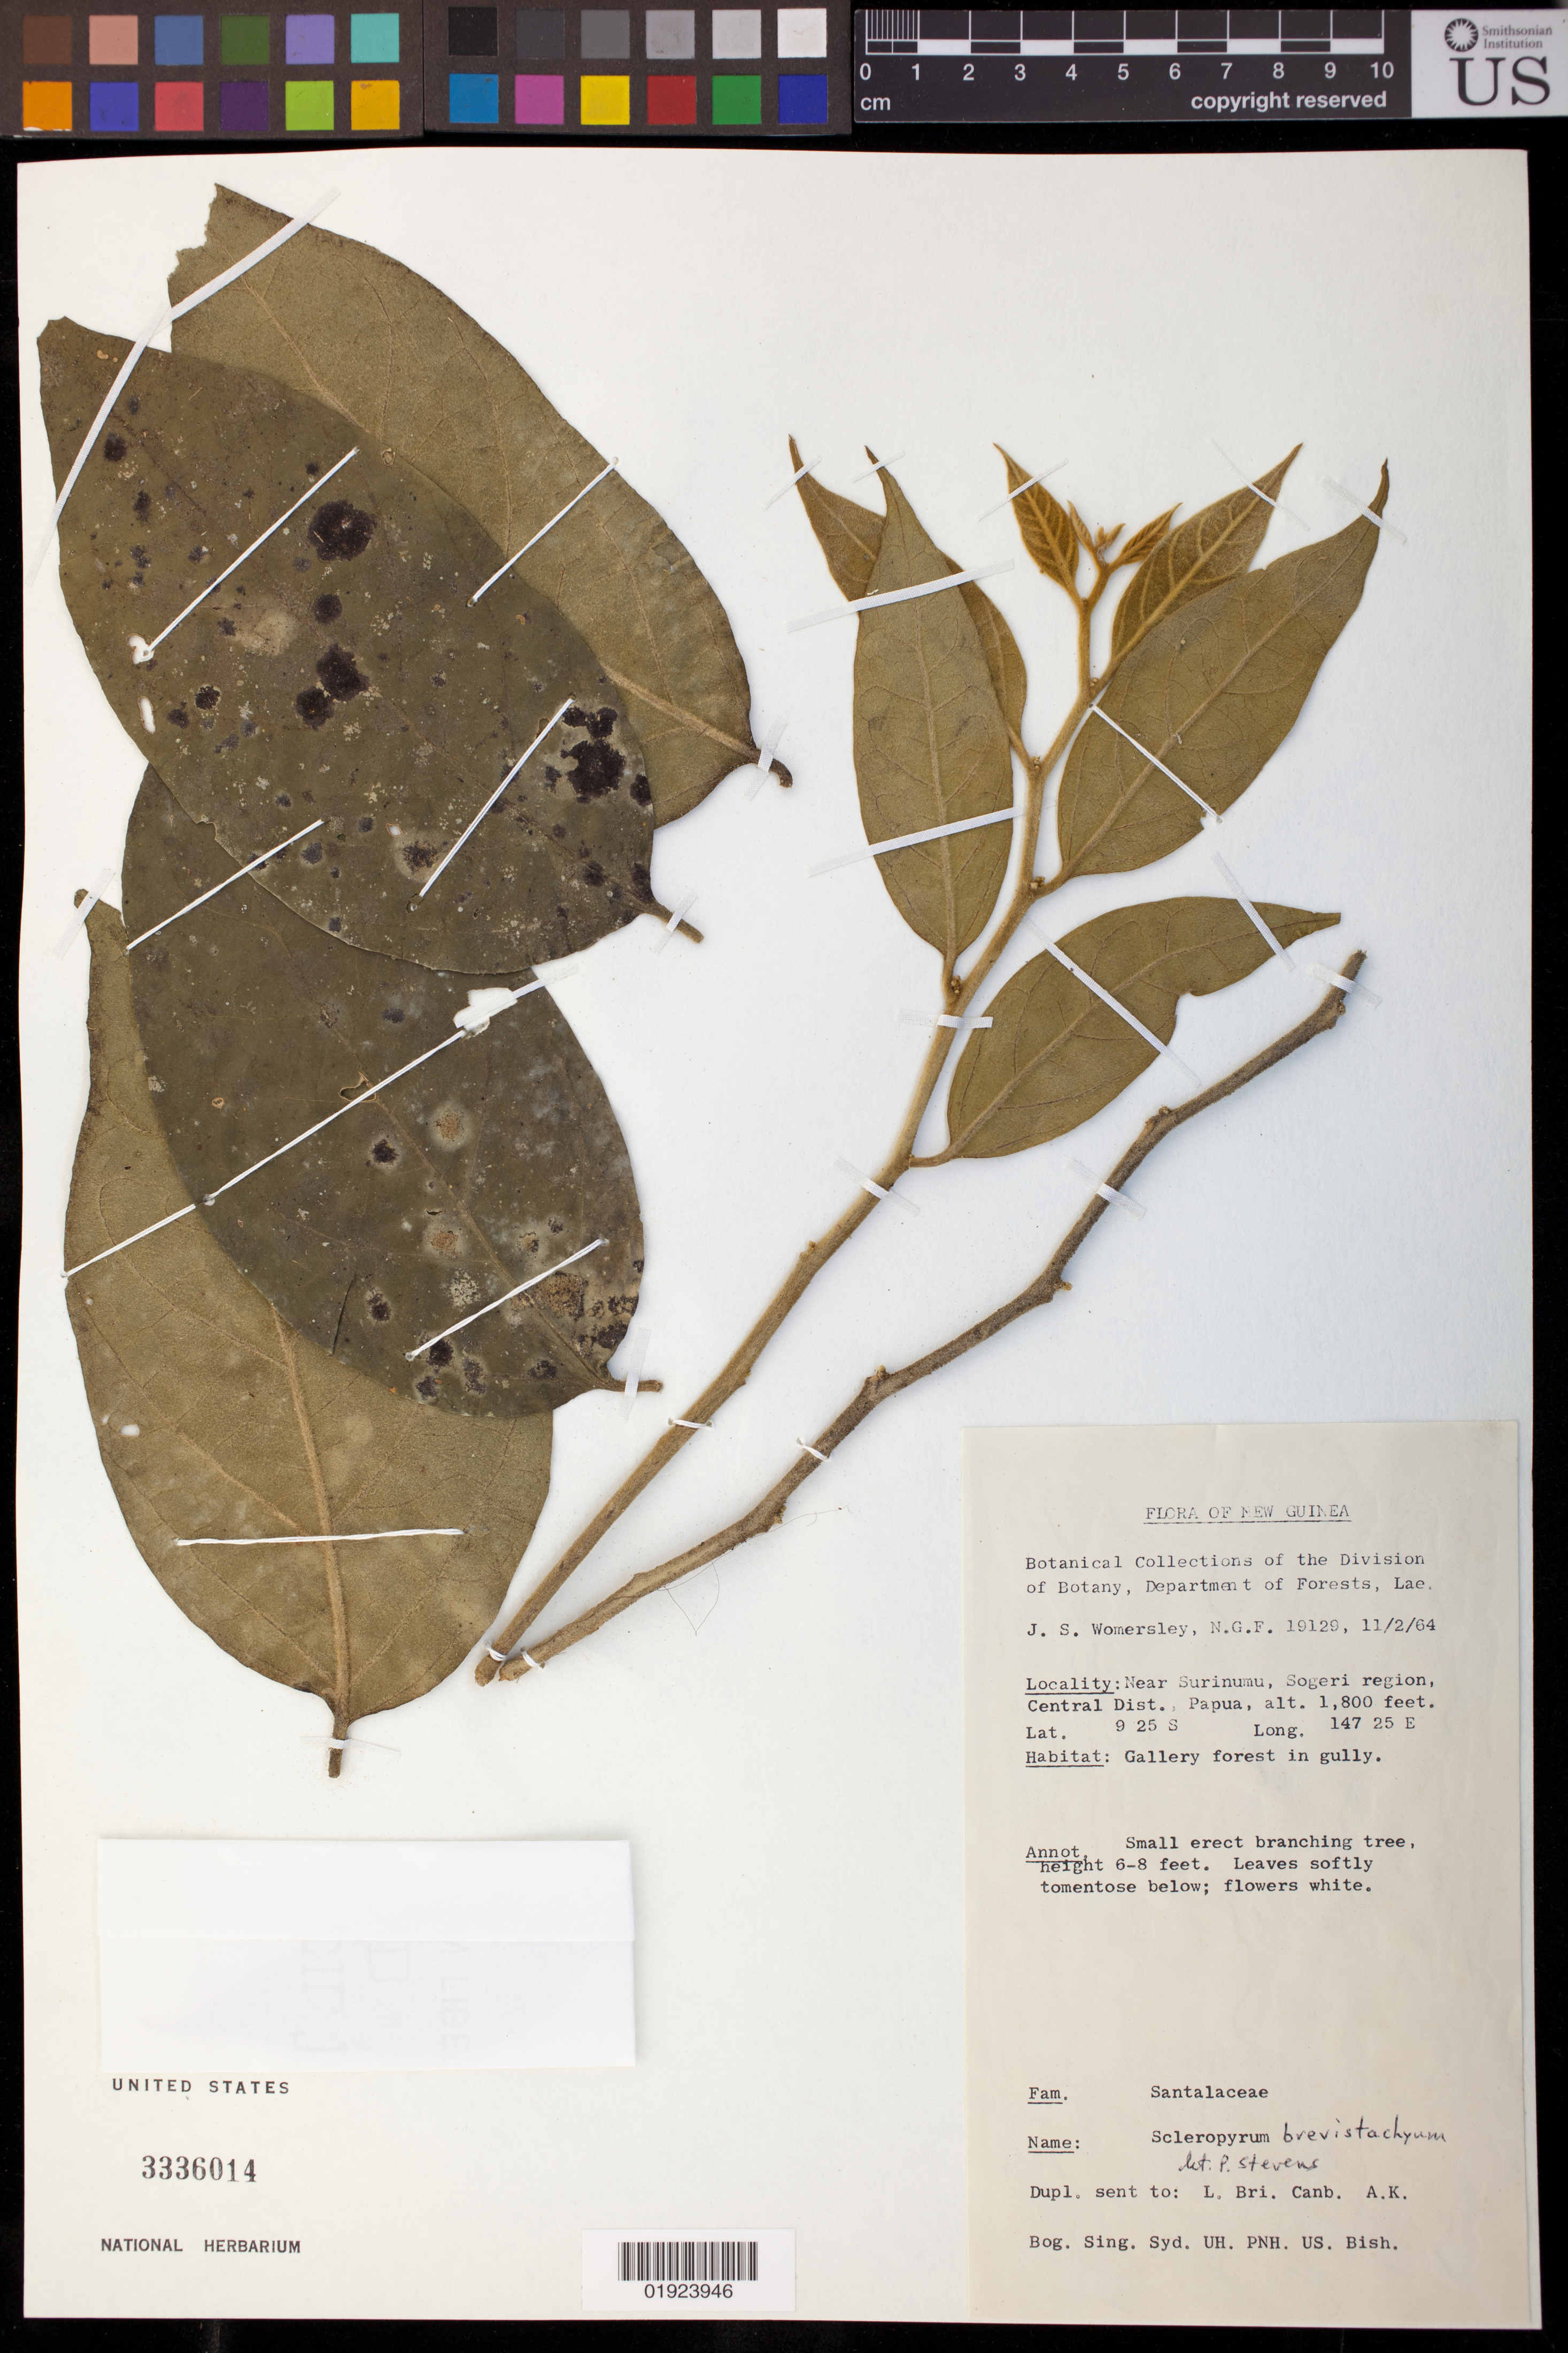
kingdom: Plantae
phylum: Tracheophyta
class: Magnoliopsida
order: Santalales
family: Cervantesiaceae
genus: Scleropyrum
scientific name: Scleropyrum aurantiacum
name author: (Lauterb. & K. Schum.) Pilg.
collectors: J. S. Womersley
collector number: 19129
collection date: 1964-11-02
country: Papua New Guinea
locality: Sogeri, near Surinumu (a lake). Gallery forest in gully.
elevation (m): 549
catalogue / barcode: US 3336014